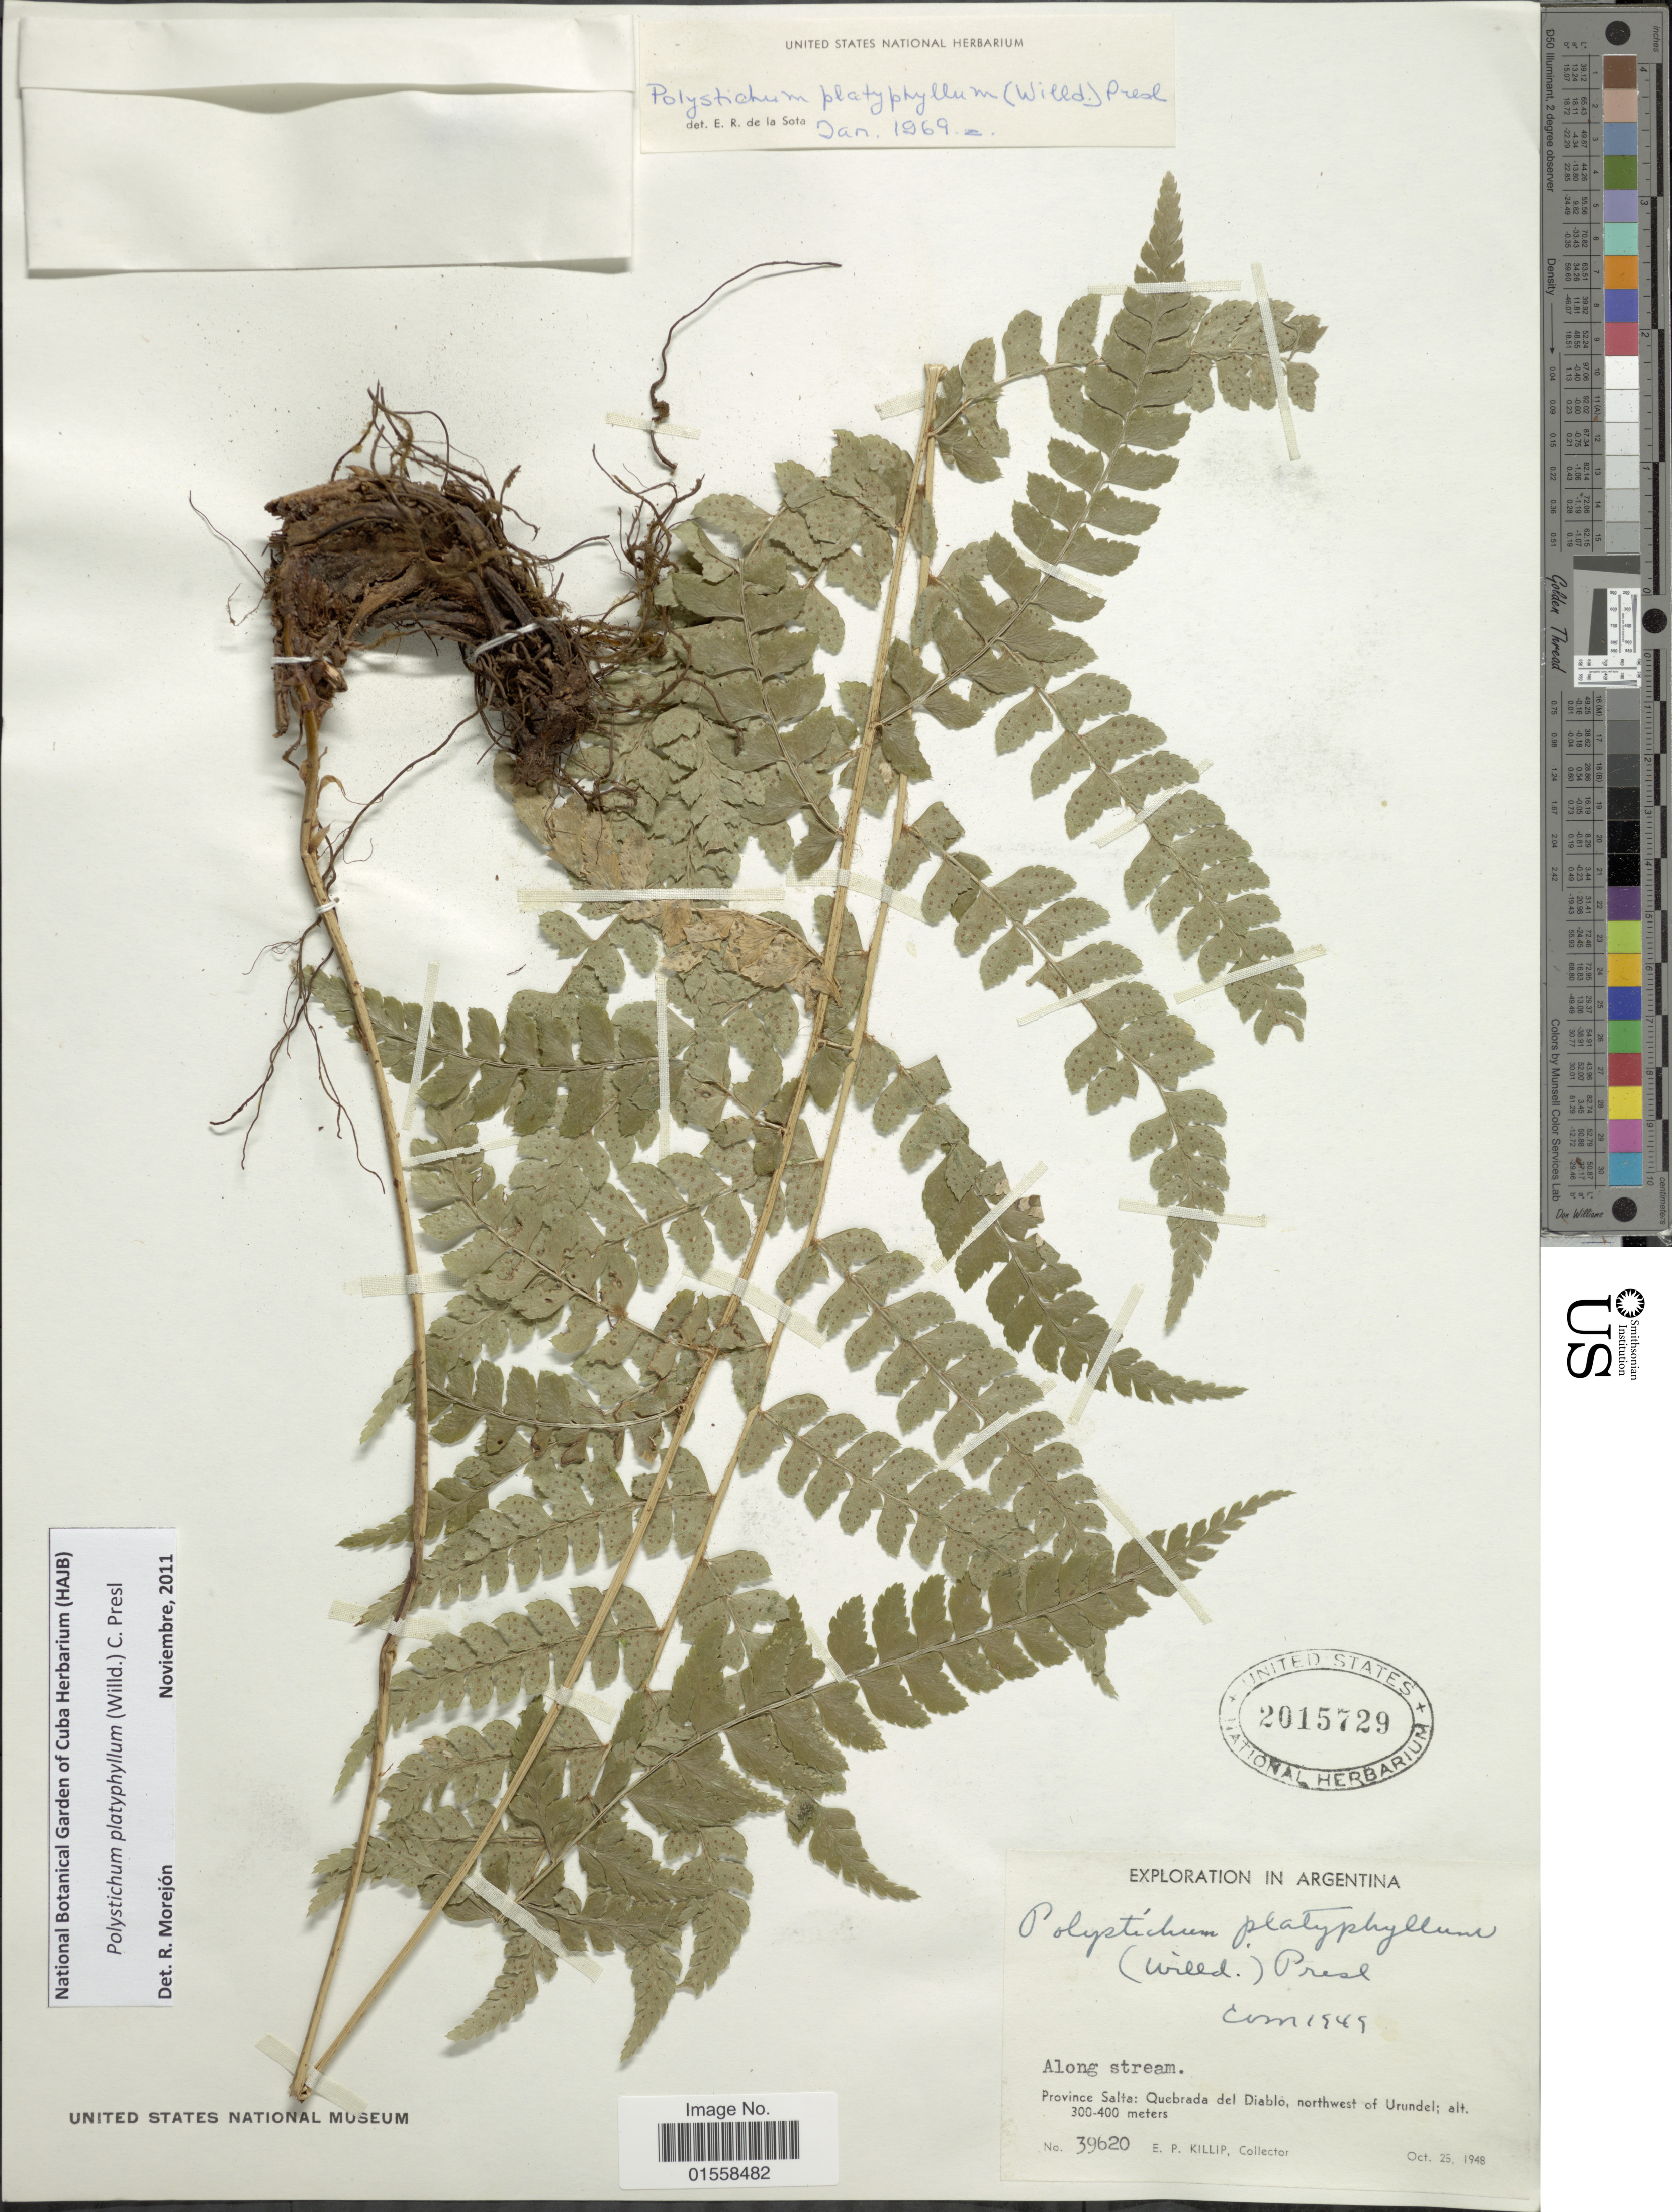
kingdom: Plantae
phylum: Tracheophyta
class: Polypodiopsida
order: Polypodiales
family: Dryopteridaceae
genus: Polystichum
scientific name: Polystichum platyphyllum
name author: (Willd.) C. Presl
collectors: E. P. Killip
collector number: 39620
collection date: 1948-10-25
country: Argentina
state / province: Salta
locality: Argentina, Province Salta: Quebrada del Diablo, northwest of Urundel.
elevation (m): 300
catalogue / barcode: US 2015729